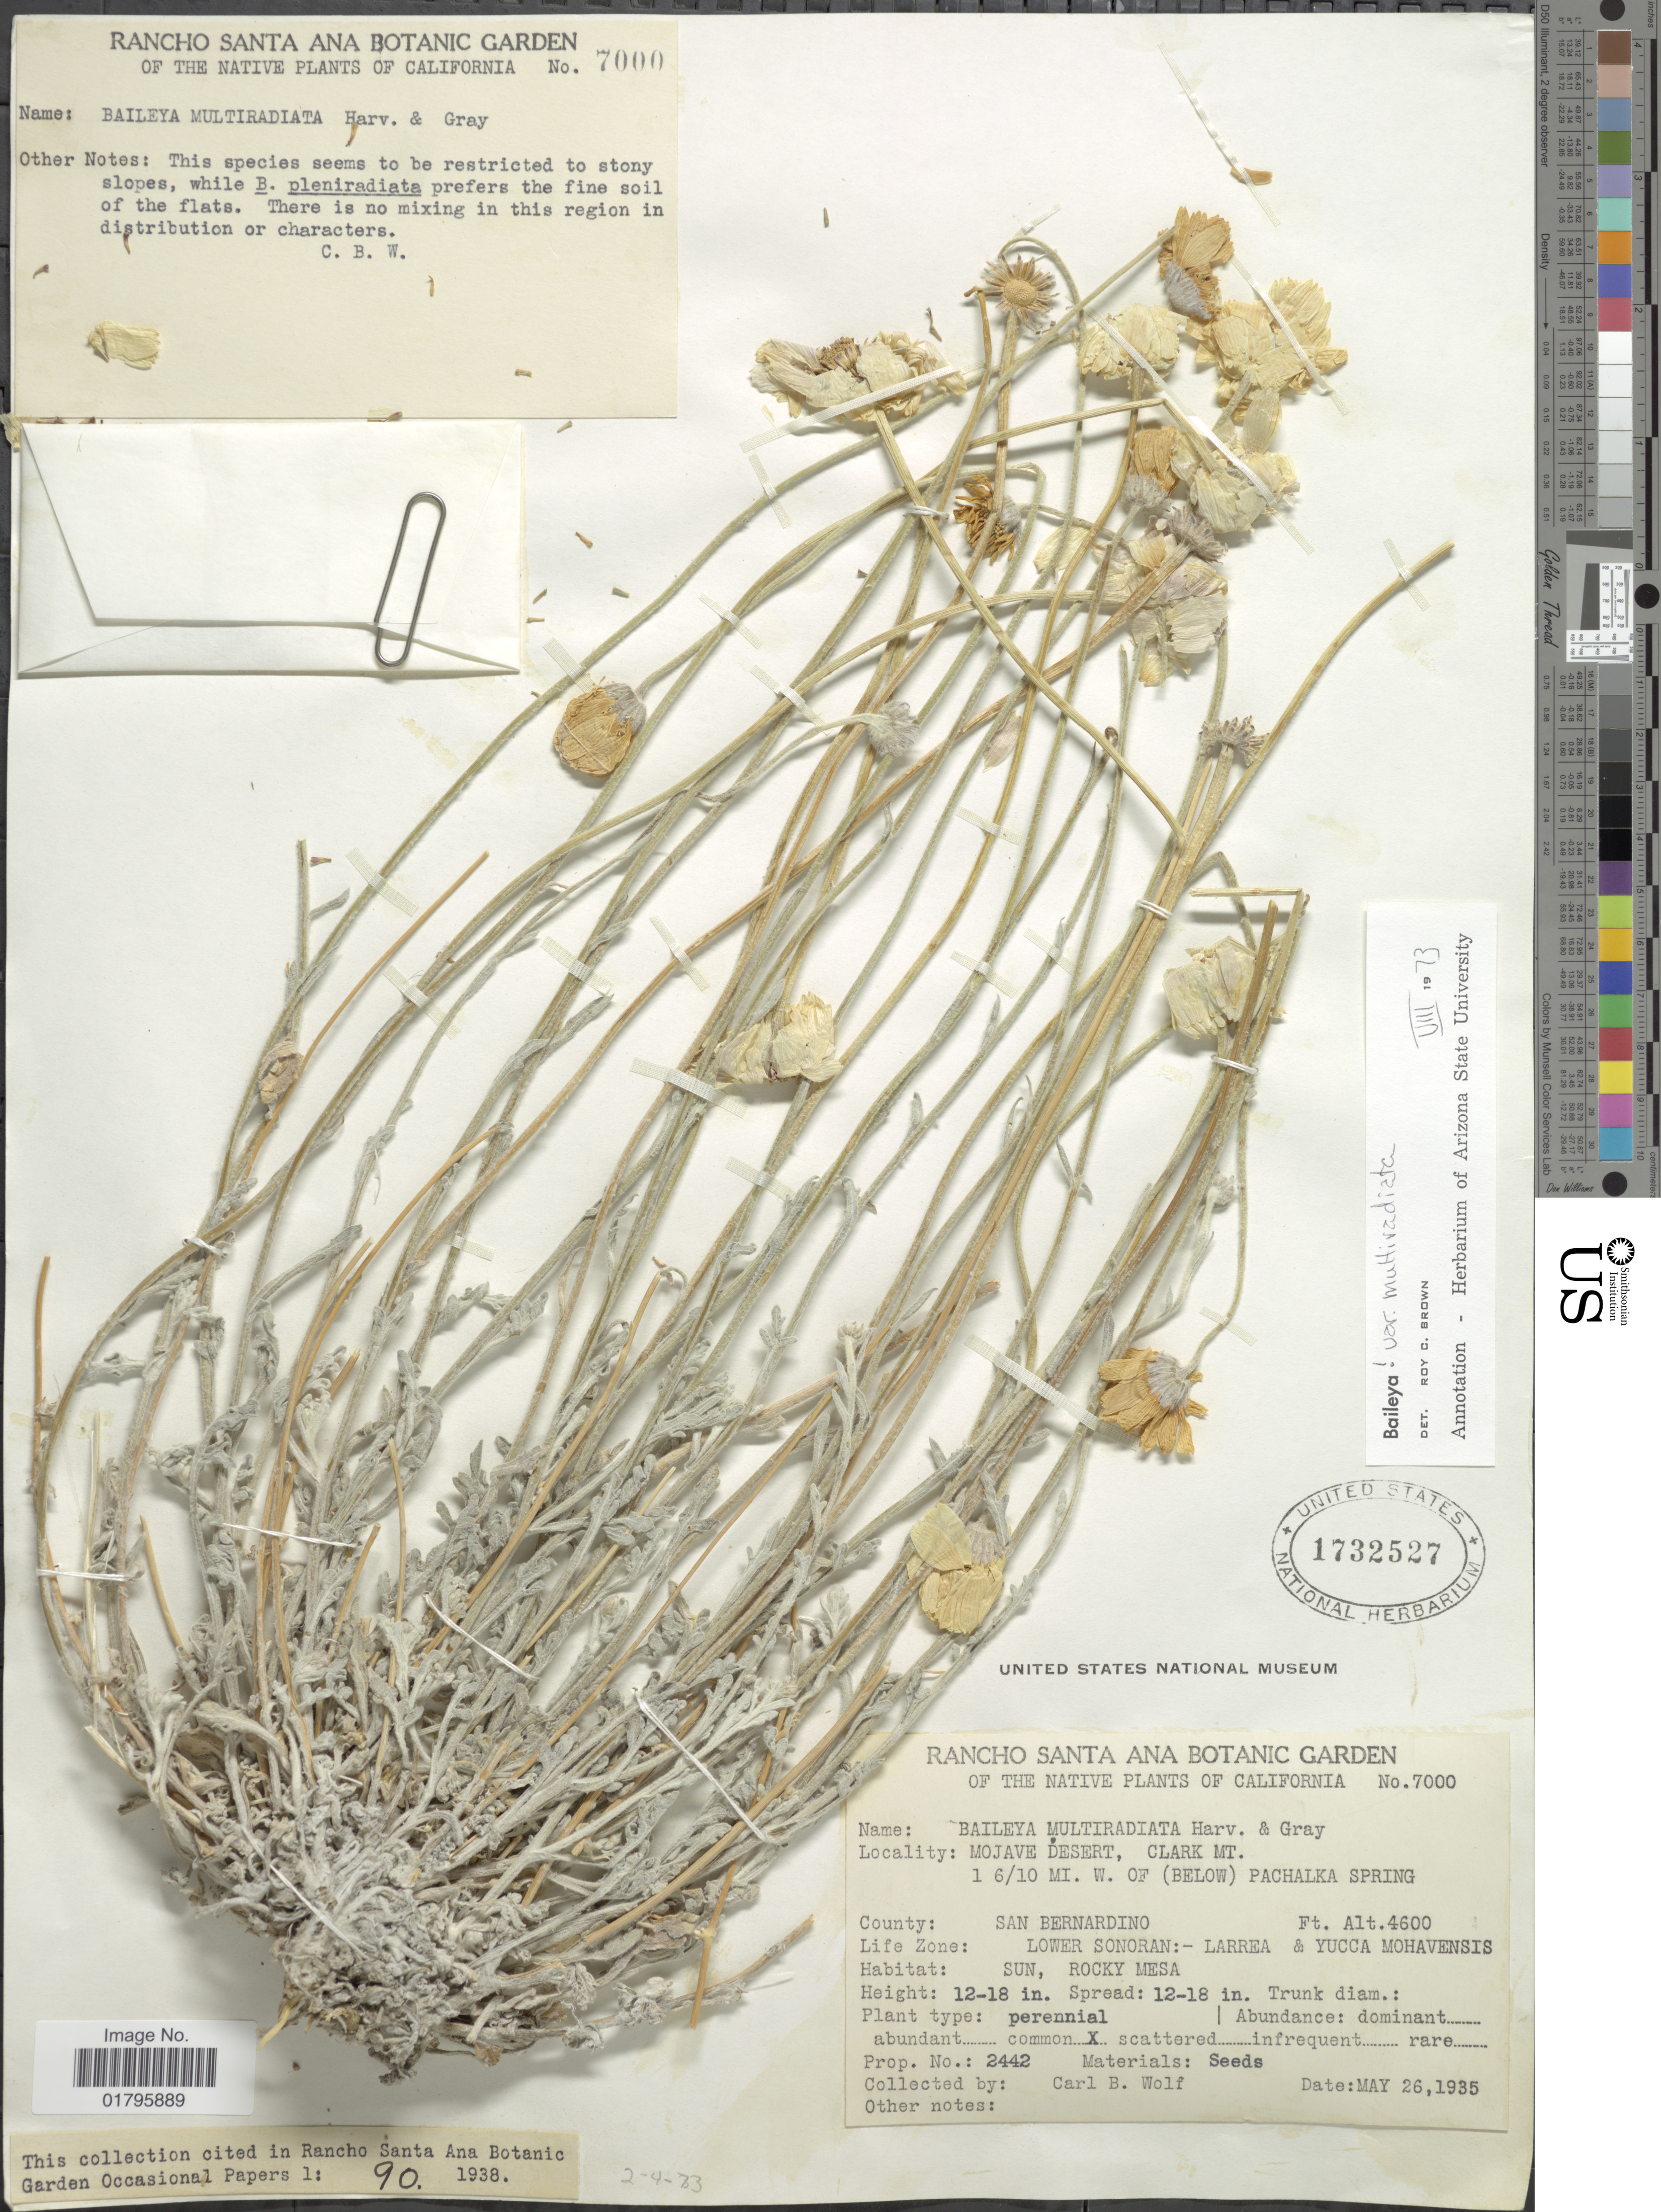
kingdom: Plantae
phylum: Tracheophyta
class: Magnoliopsida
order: Asterales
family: Asteraceae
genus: Baileya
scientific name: Baileya multiradiata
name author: Harv. & A. Gray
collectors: C. B. Wolf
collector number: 2242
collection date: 1935-05-26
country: United States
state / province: California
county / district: San Bernardino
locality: California. County: San Bernardino, Life zone: Lower Sonoran: - Larrea & Yucca Mohavensis.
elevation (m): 1402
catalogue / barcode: US 1732527